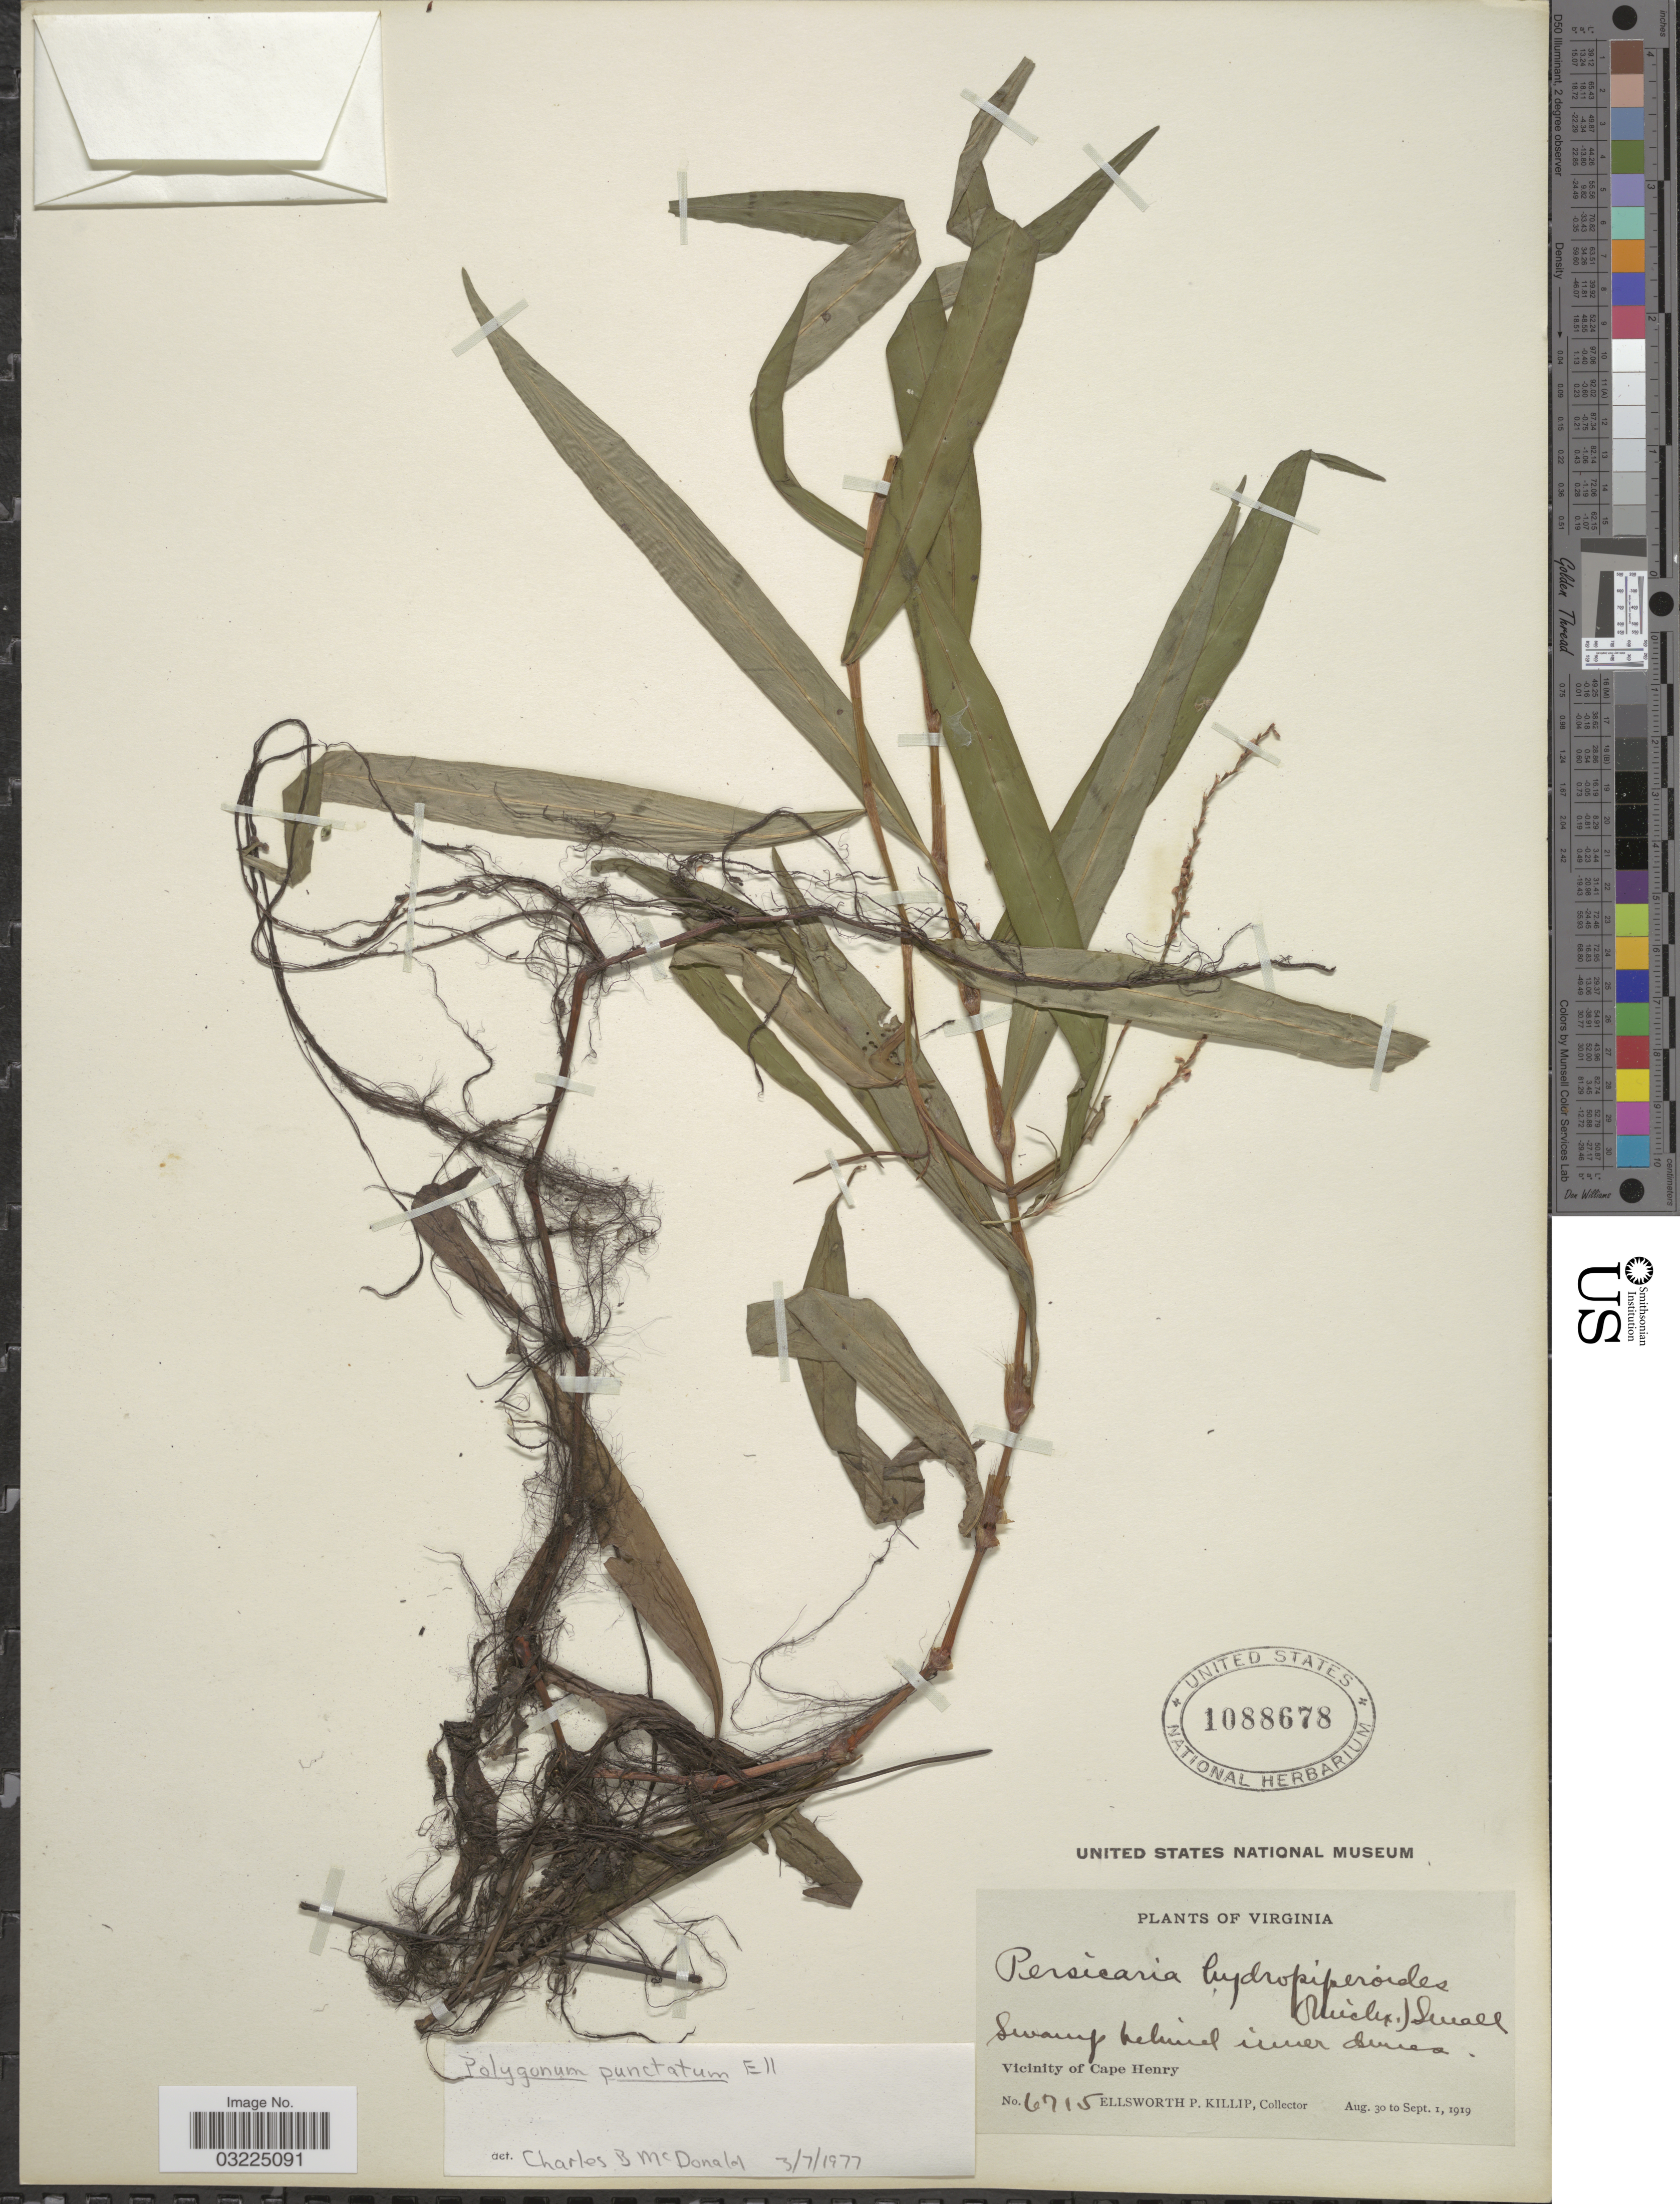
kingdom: Plantae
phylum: Tracheophyta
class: Magnoliopsida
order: Caryophyllales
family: Polygonaceae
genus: Persicaria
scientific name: Persicaria hydropiperoides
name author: (Michx.) Small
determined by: Atha, D. E.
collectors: E. P. Killip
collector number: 6715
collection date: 1919-08-30/1919-09-01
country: United States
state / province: Virginia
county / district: City of Virginia Beach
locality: Vicinity of Cape Henry.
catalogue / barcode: US 1088678